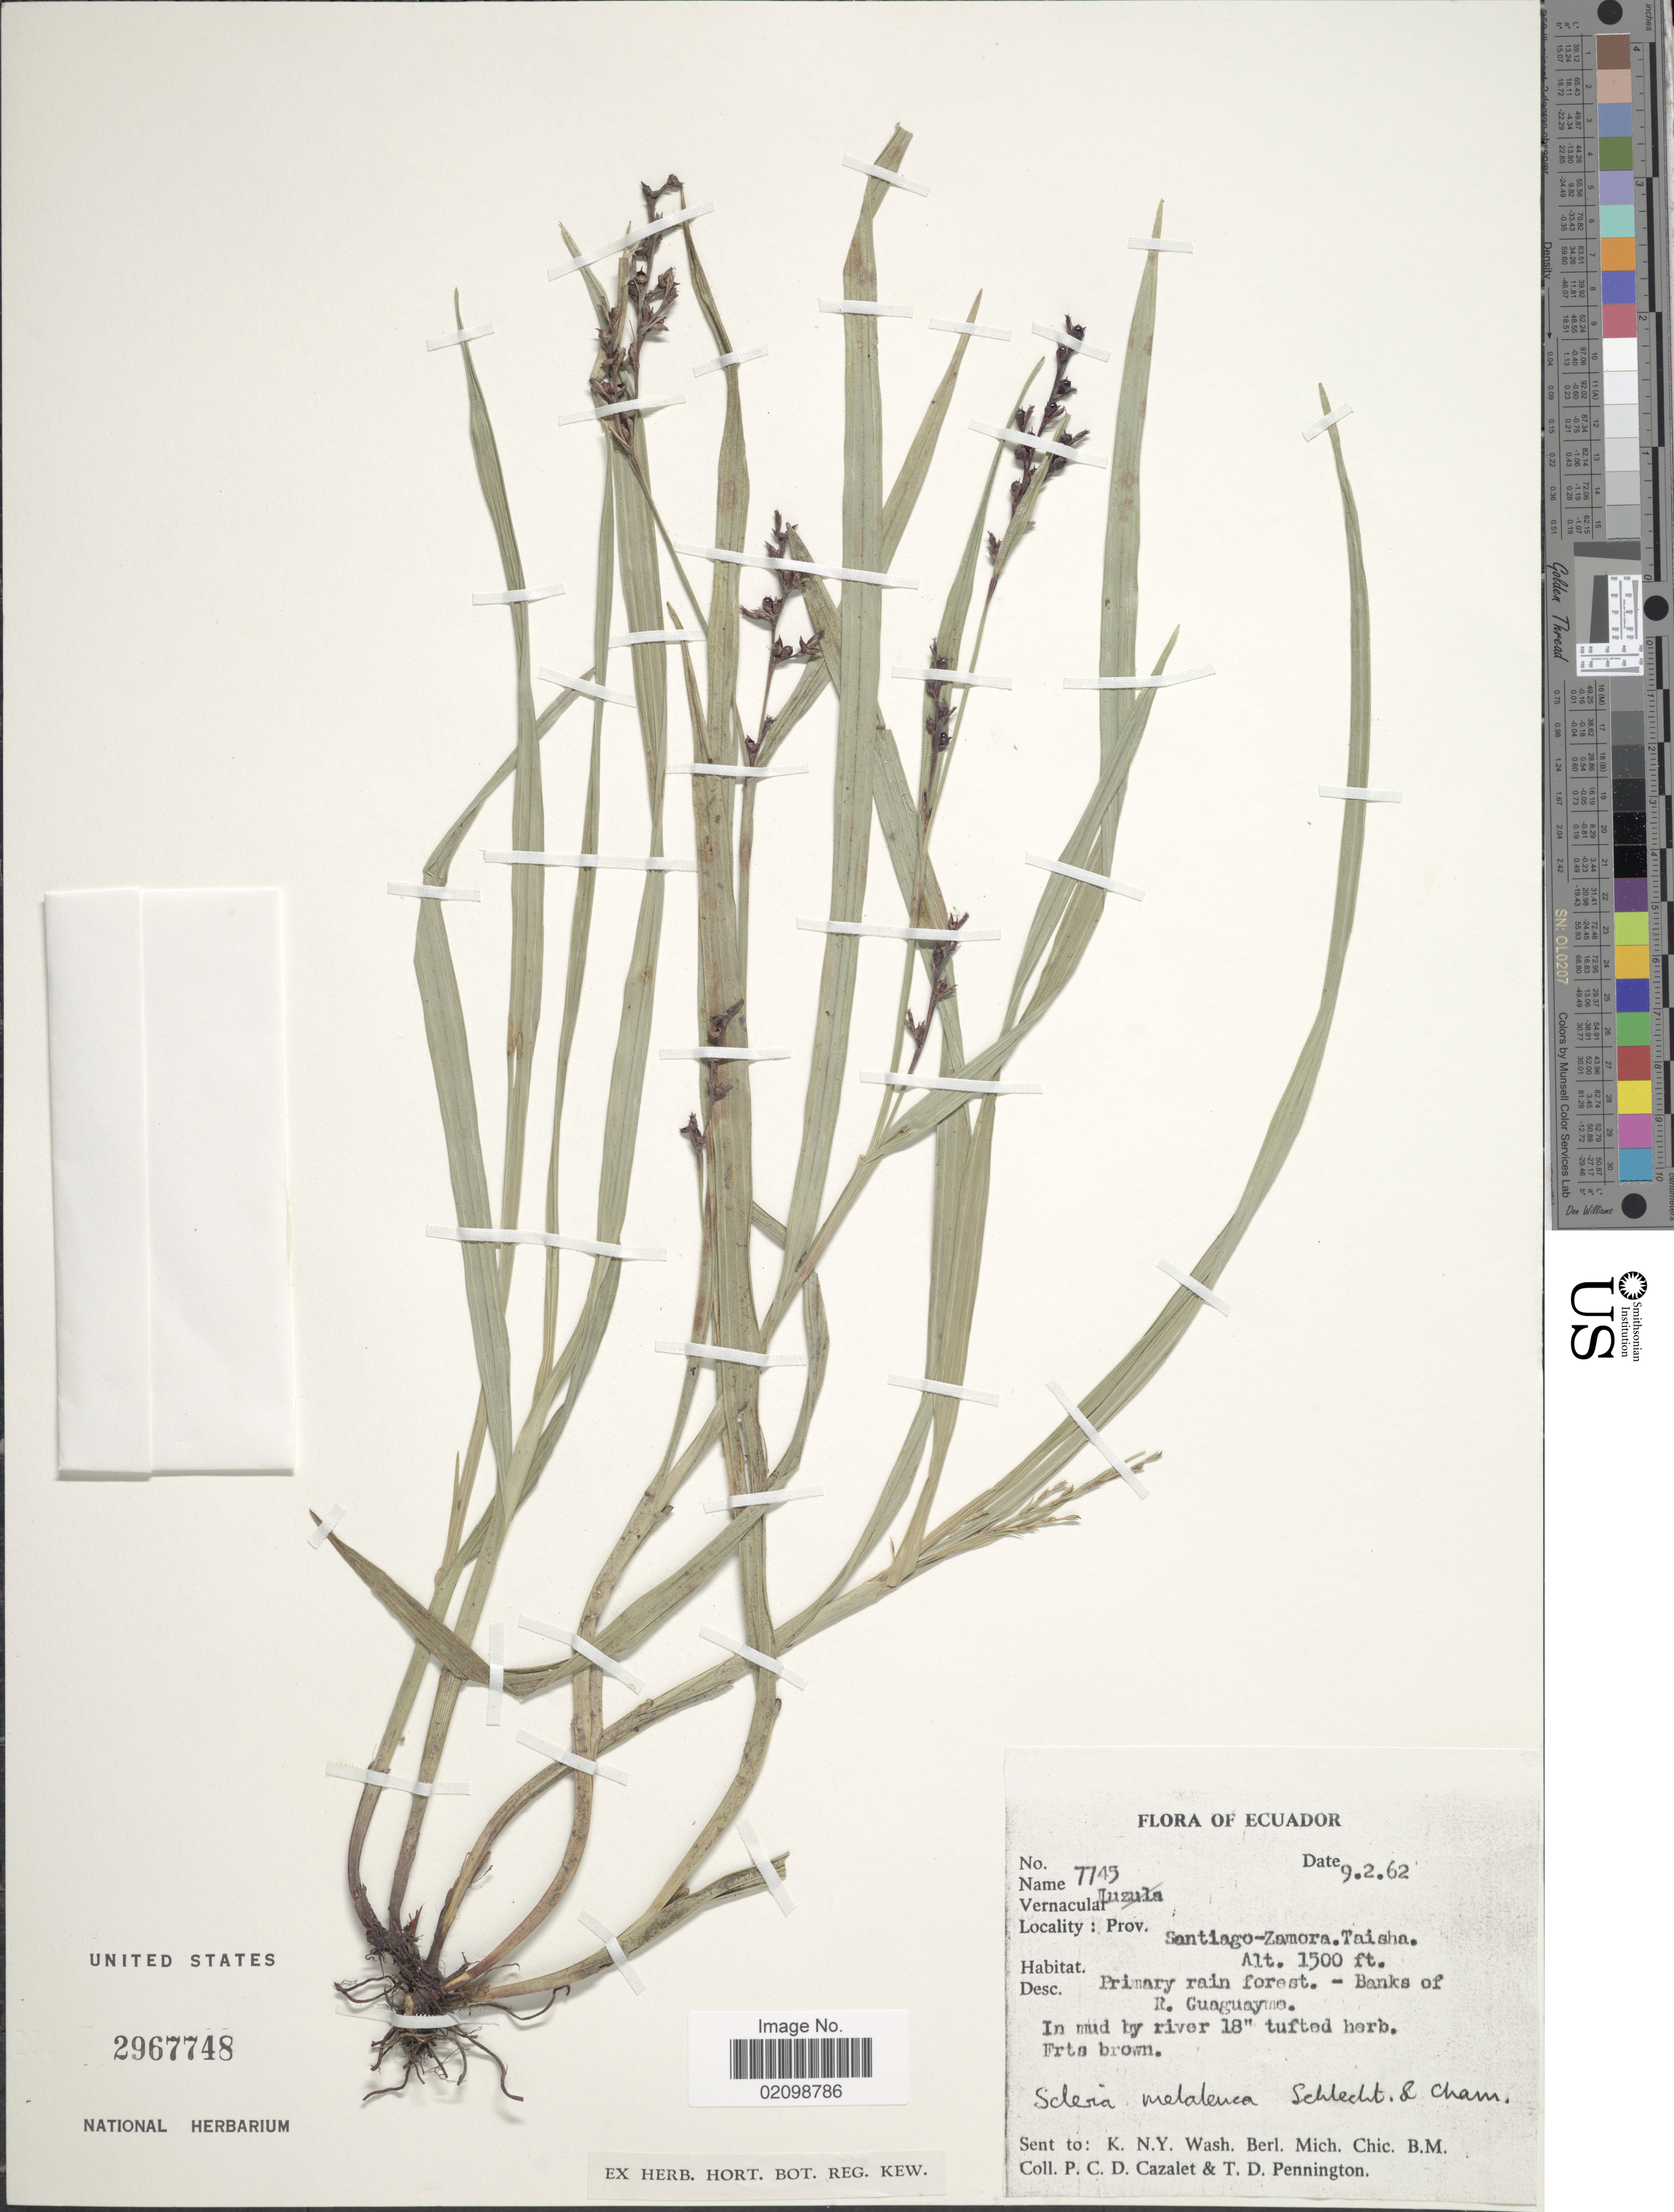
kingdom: Plantae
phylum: Tracheophyta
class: Liliopsida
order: Poales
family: Cyperaceae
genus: Scleria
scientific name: Scleria gaertneri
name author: Raddi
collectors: P. C. D. Cazalet & T. D. Pennington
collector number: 7745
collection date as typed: Transcribed d/m/y: 9/2/62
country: Ecuador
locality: Prov. Santiago-Zamora. Taisha. Primary rain forest . - Banks of R. Guaguayme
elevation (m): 457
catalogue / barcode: US 2967748